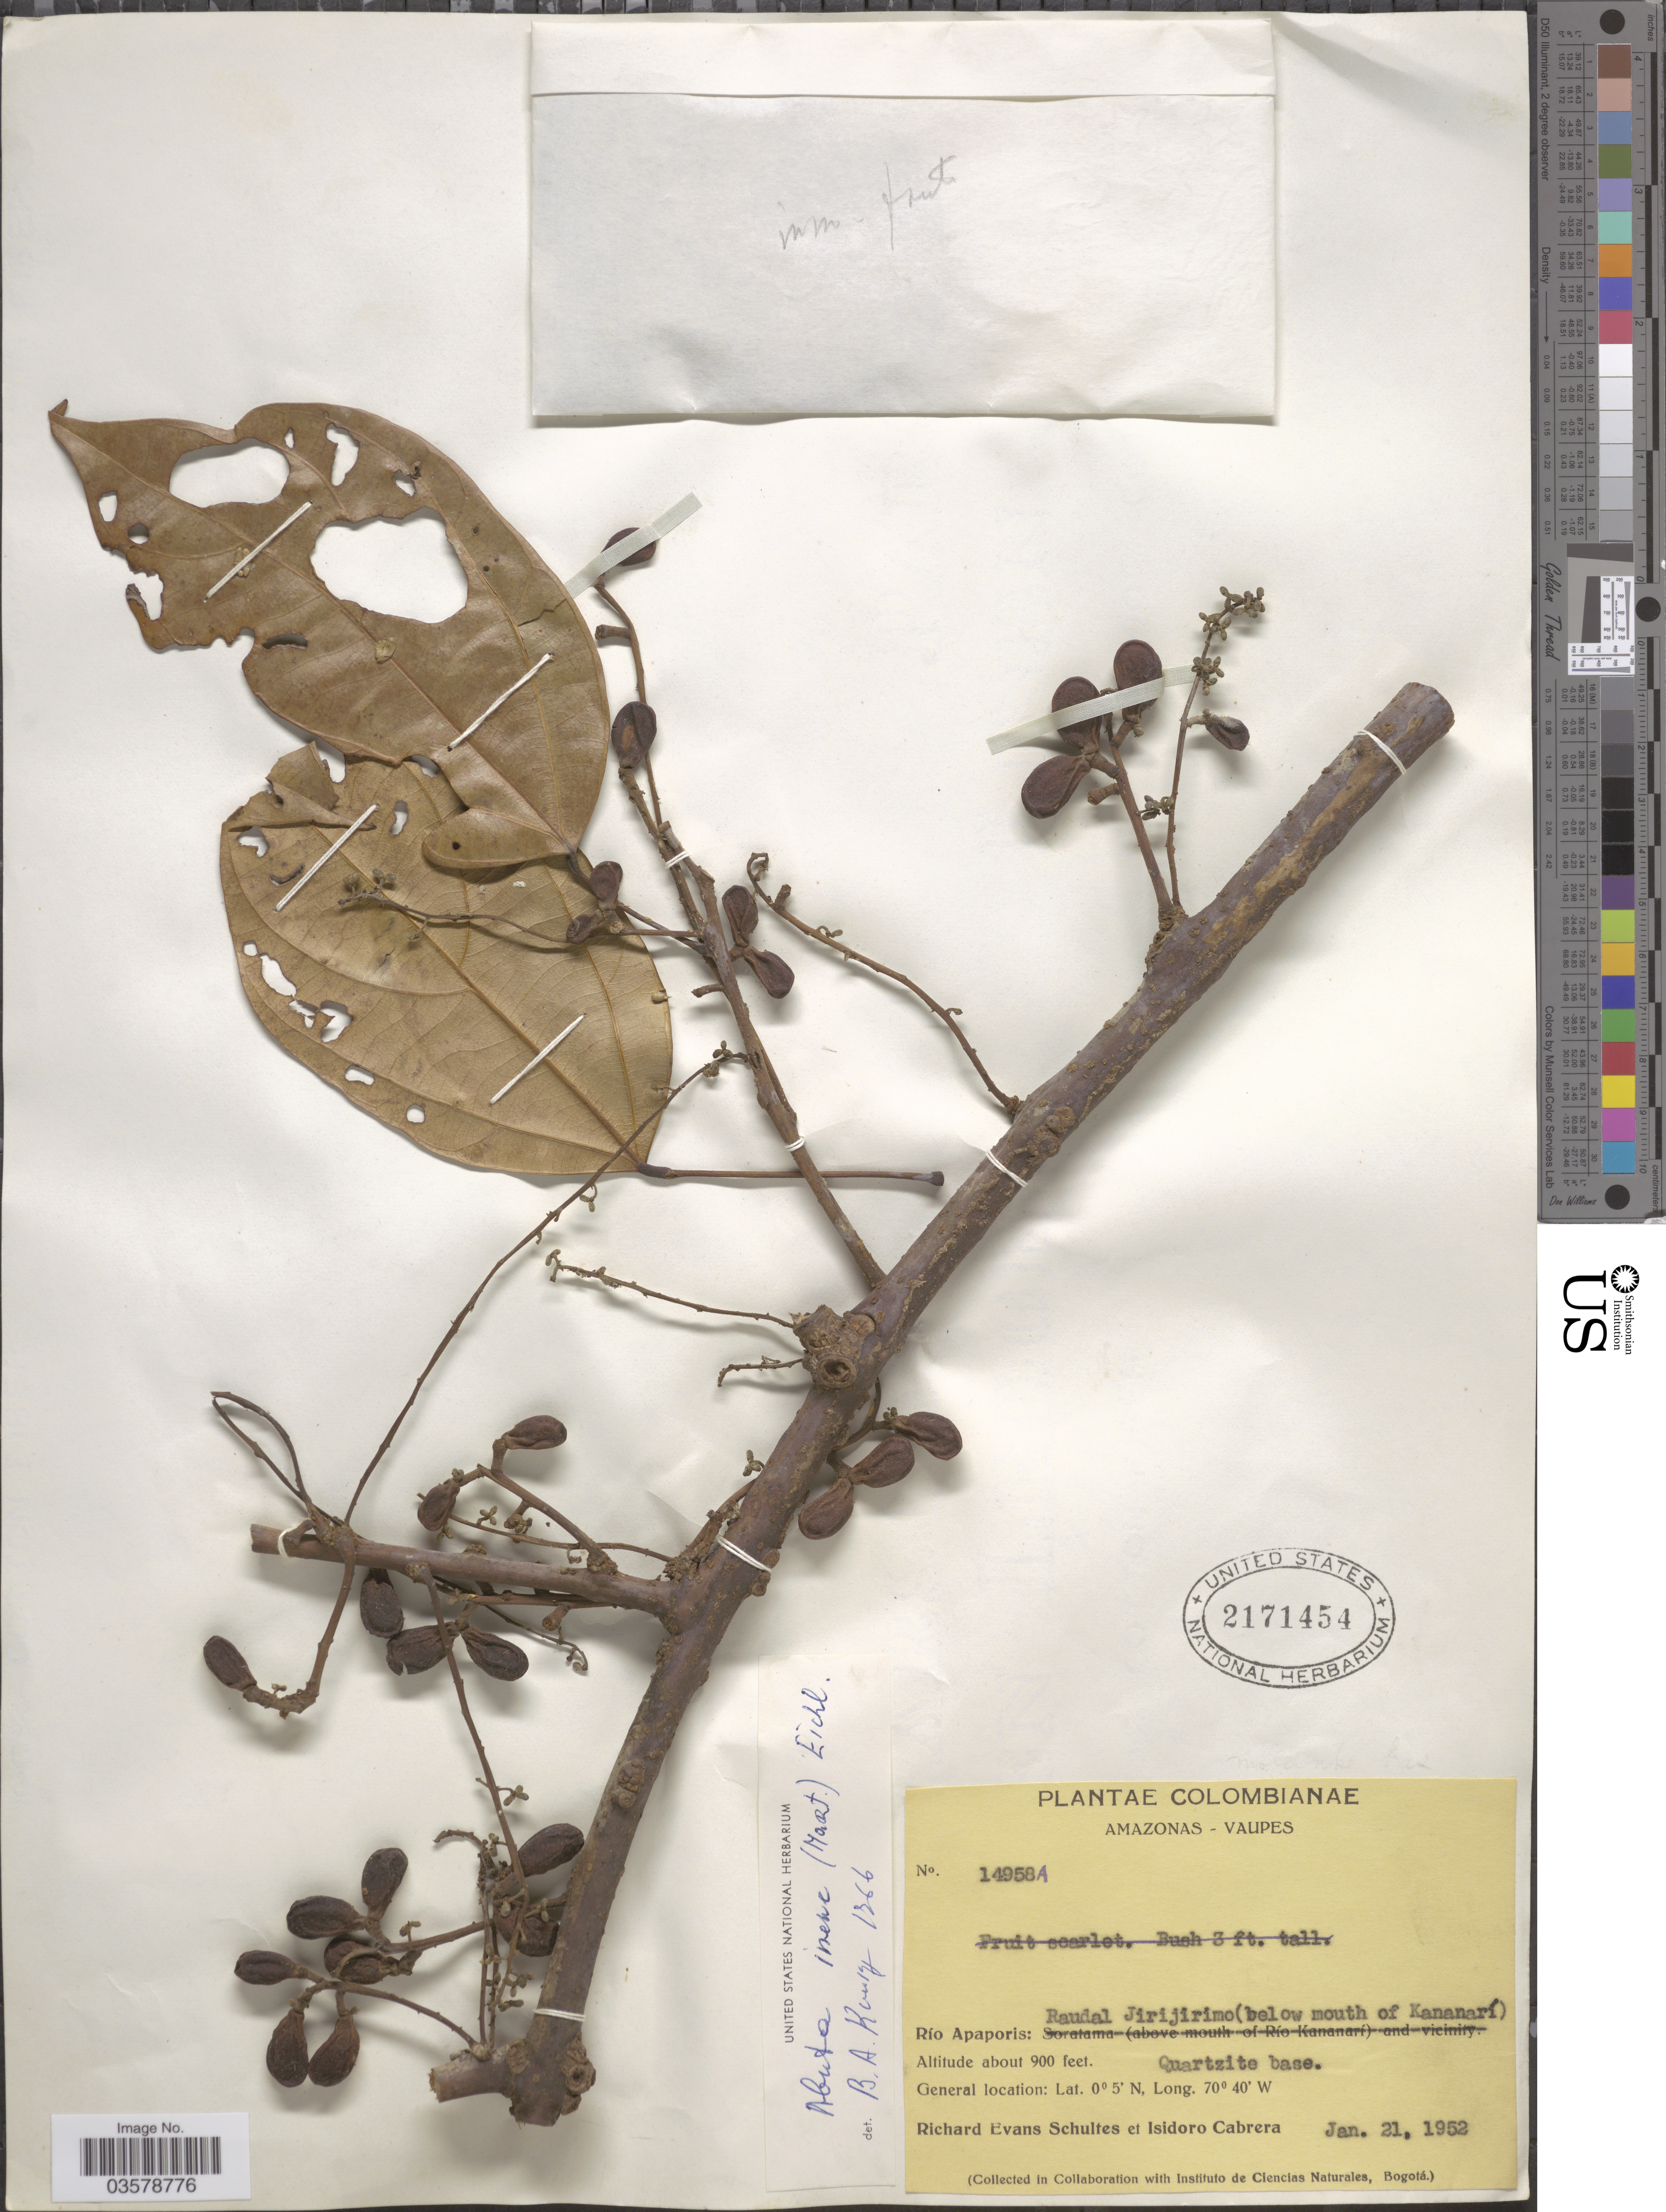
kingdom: Plantae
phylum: Tracheophyta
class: Magnoliopsida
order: Ranunculales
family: Menispermaceae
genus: Abuta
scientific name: Abuta imene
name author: (Mart.) Eichler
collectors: R. E. Schultes & I. Cabrera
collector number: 14958A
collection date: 1952-01-21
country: Colombia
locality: Colombianae. Amazonas - Vaupes. Río Apaporis: Raudal Jirijirimo (below mouth of Kananarí). Quartzite base.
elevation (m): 274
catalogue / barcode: US 2171454